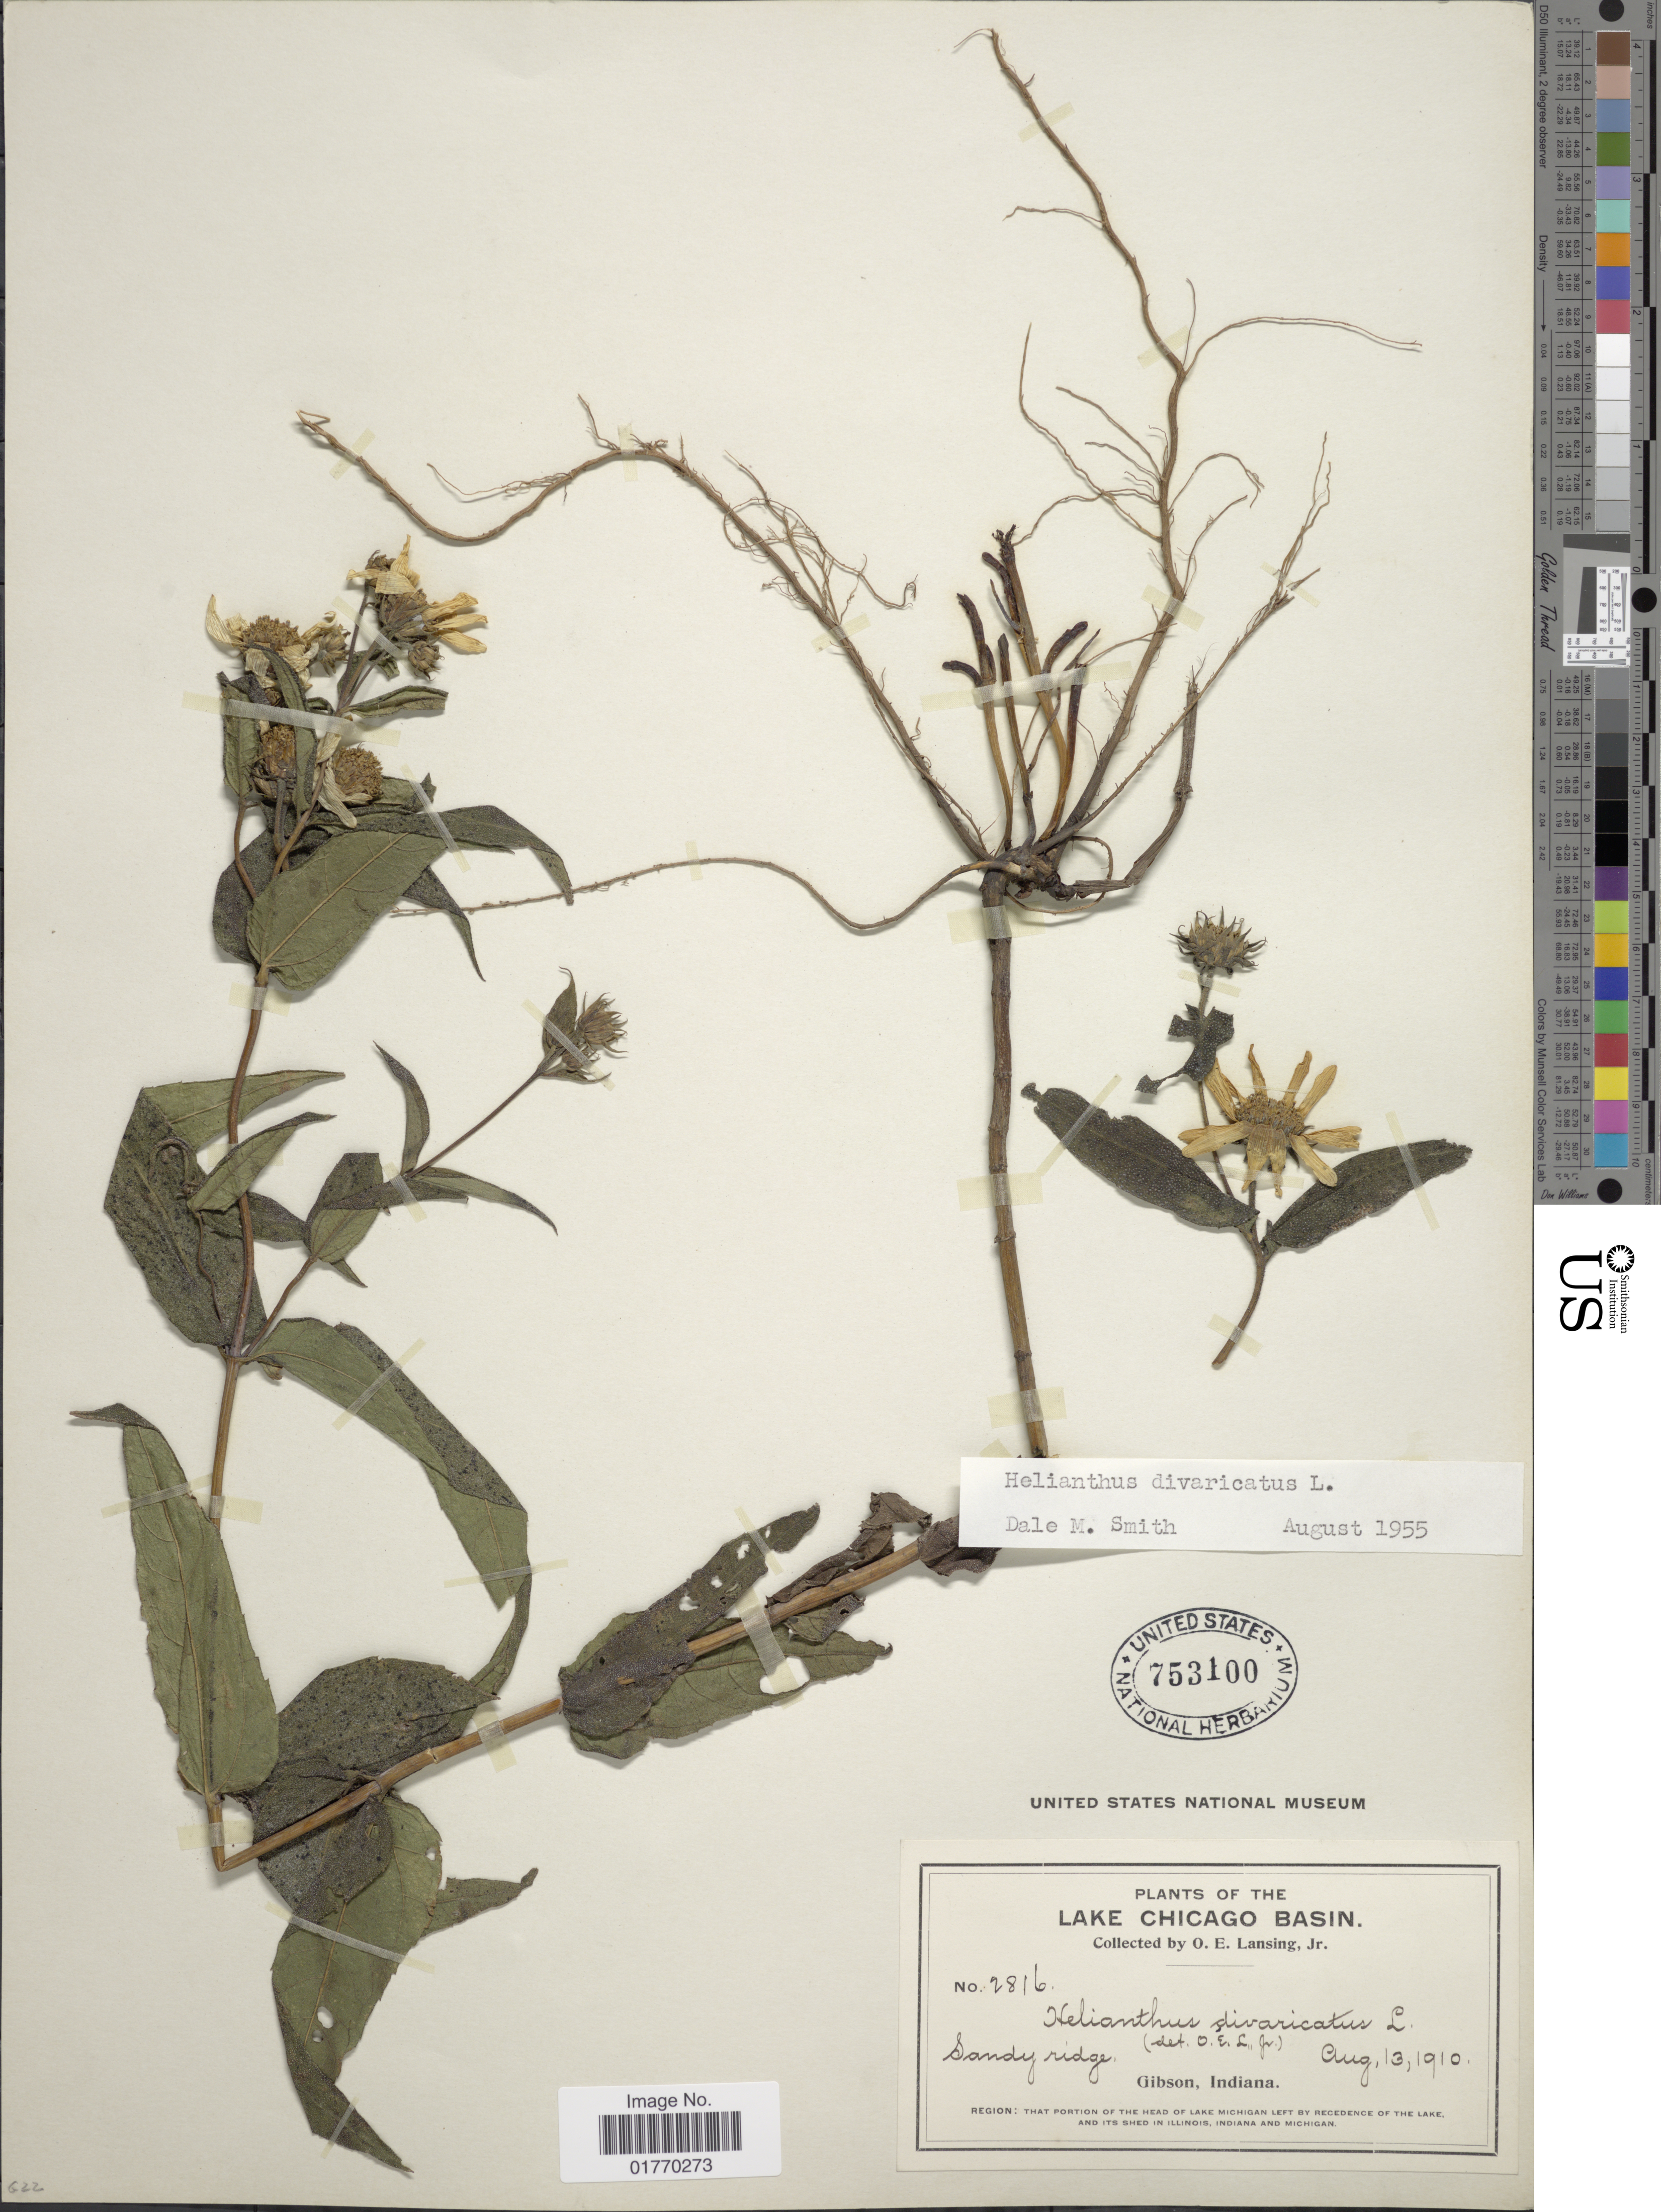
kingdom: Plantae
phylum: Tracheophyta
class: Magnoliopsida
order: Asterales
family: Asteraceae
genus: Helianthus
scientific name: Helianthus divaricatus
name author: L.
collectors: O. Lansing Jr.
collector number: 2816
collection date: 1910-08-13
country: United States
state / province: Indiana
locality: Lake Chicago Basin, Gibson, Indiana, Region: That Portion of the Head of Lake Michigan left by Recendence of the Lake and its shed in Illinois, Indiana and Michigan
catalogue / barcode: US 753100